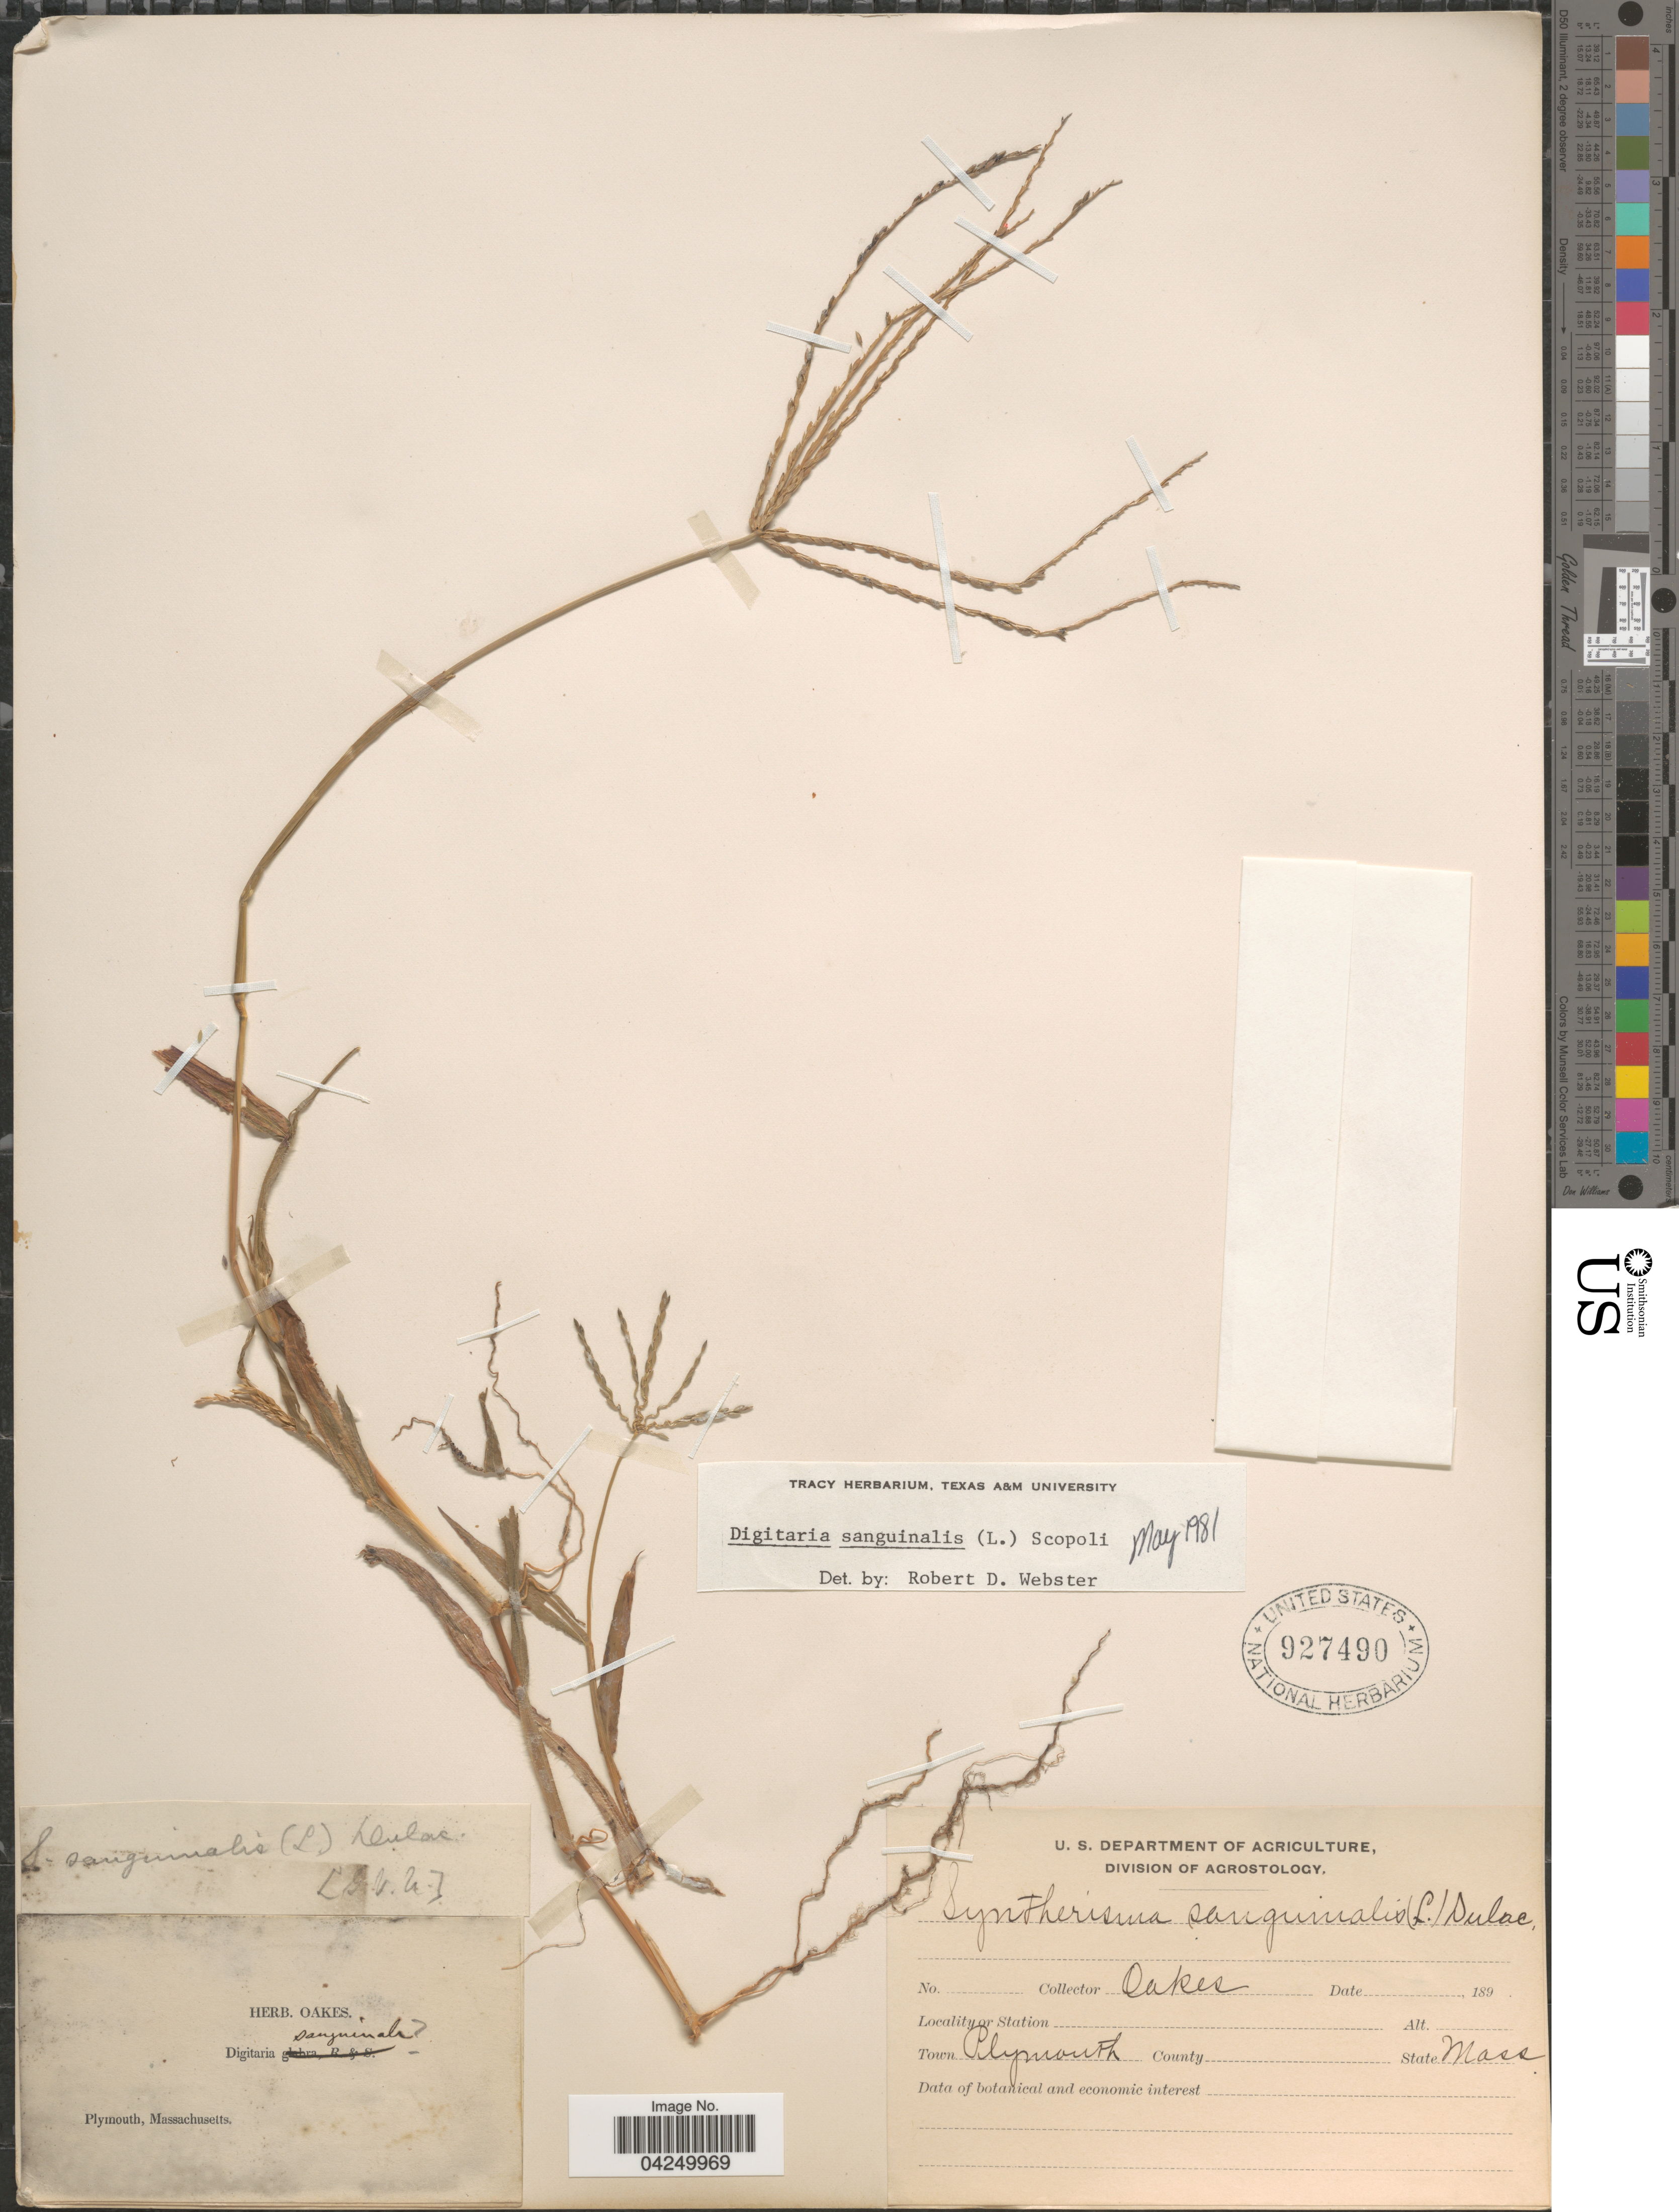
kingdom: Plantae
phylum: Tracheophyta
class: Liliopsida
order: Poales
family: Poaceae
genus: Digitaria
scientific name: Digitaria sanguinalis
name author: (L.) Scop.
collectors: -. Oakes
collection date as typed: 189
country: United States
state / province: Massachusetts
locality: Town Plymouth.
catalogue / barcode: US 927490